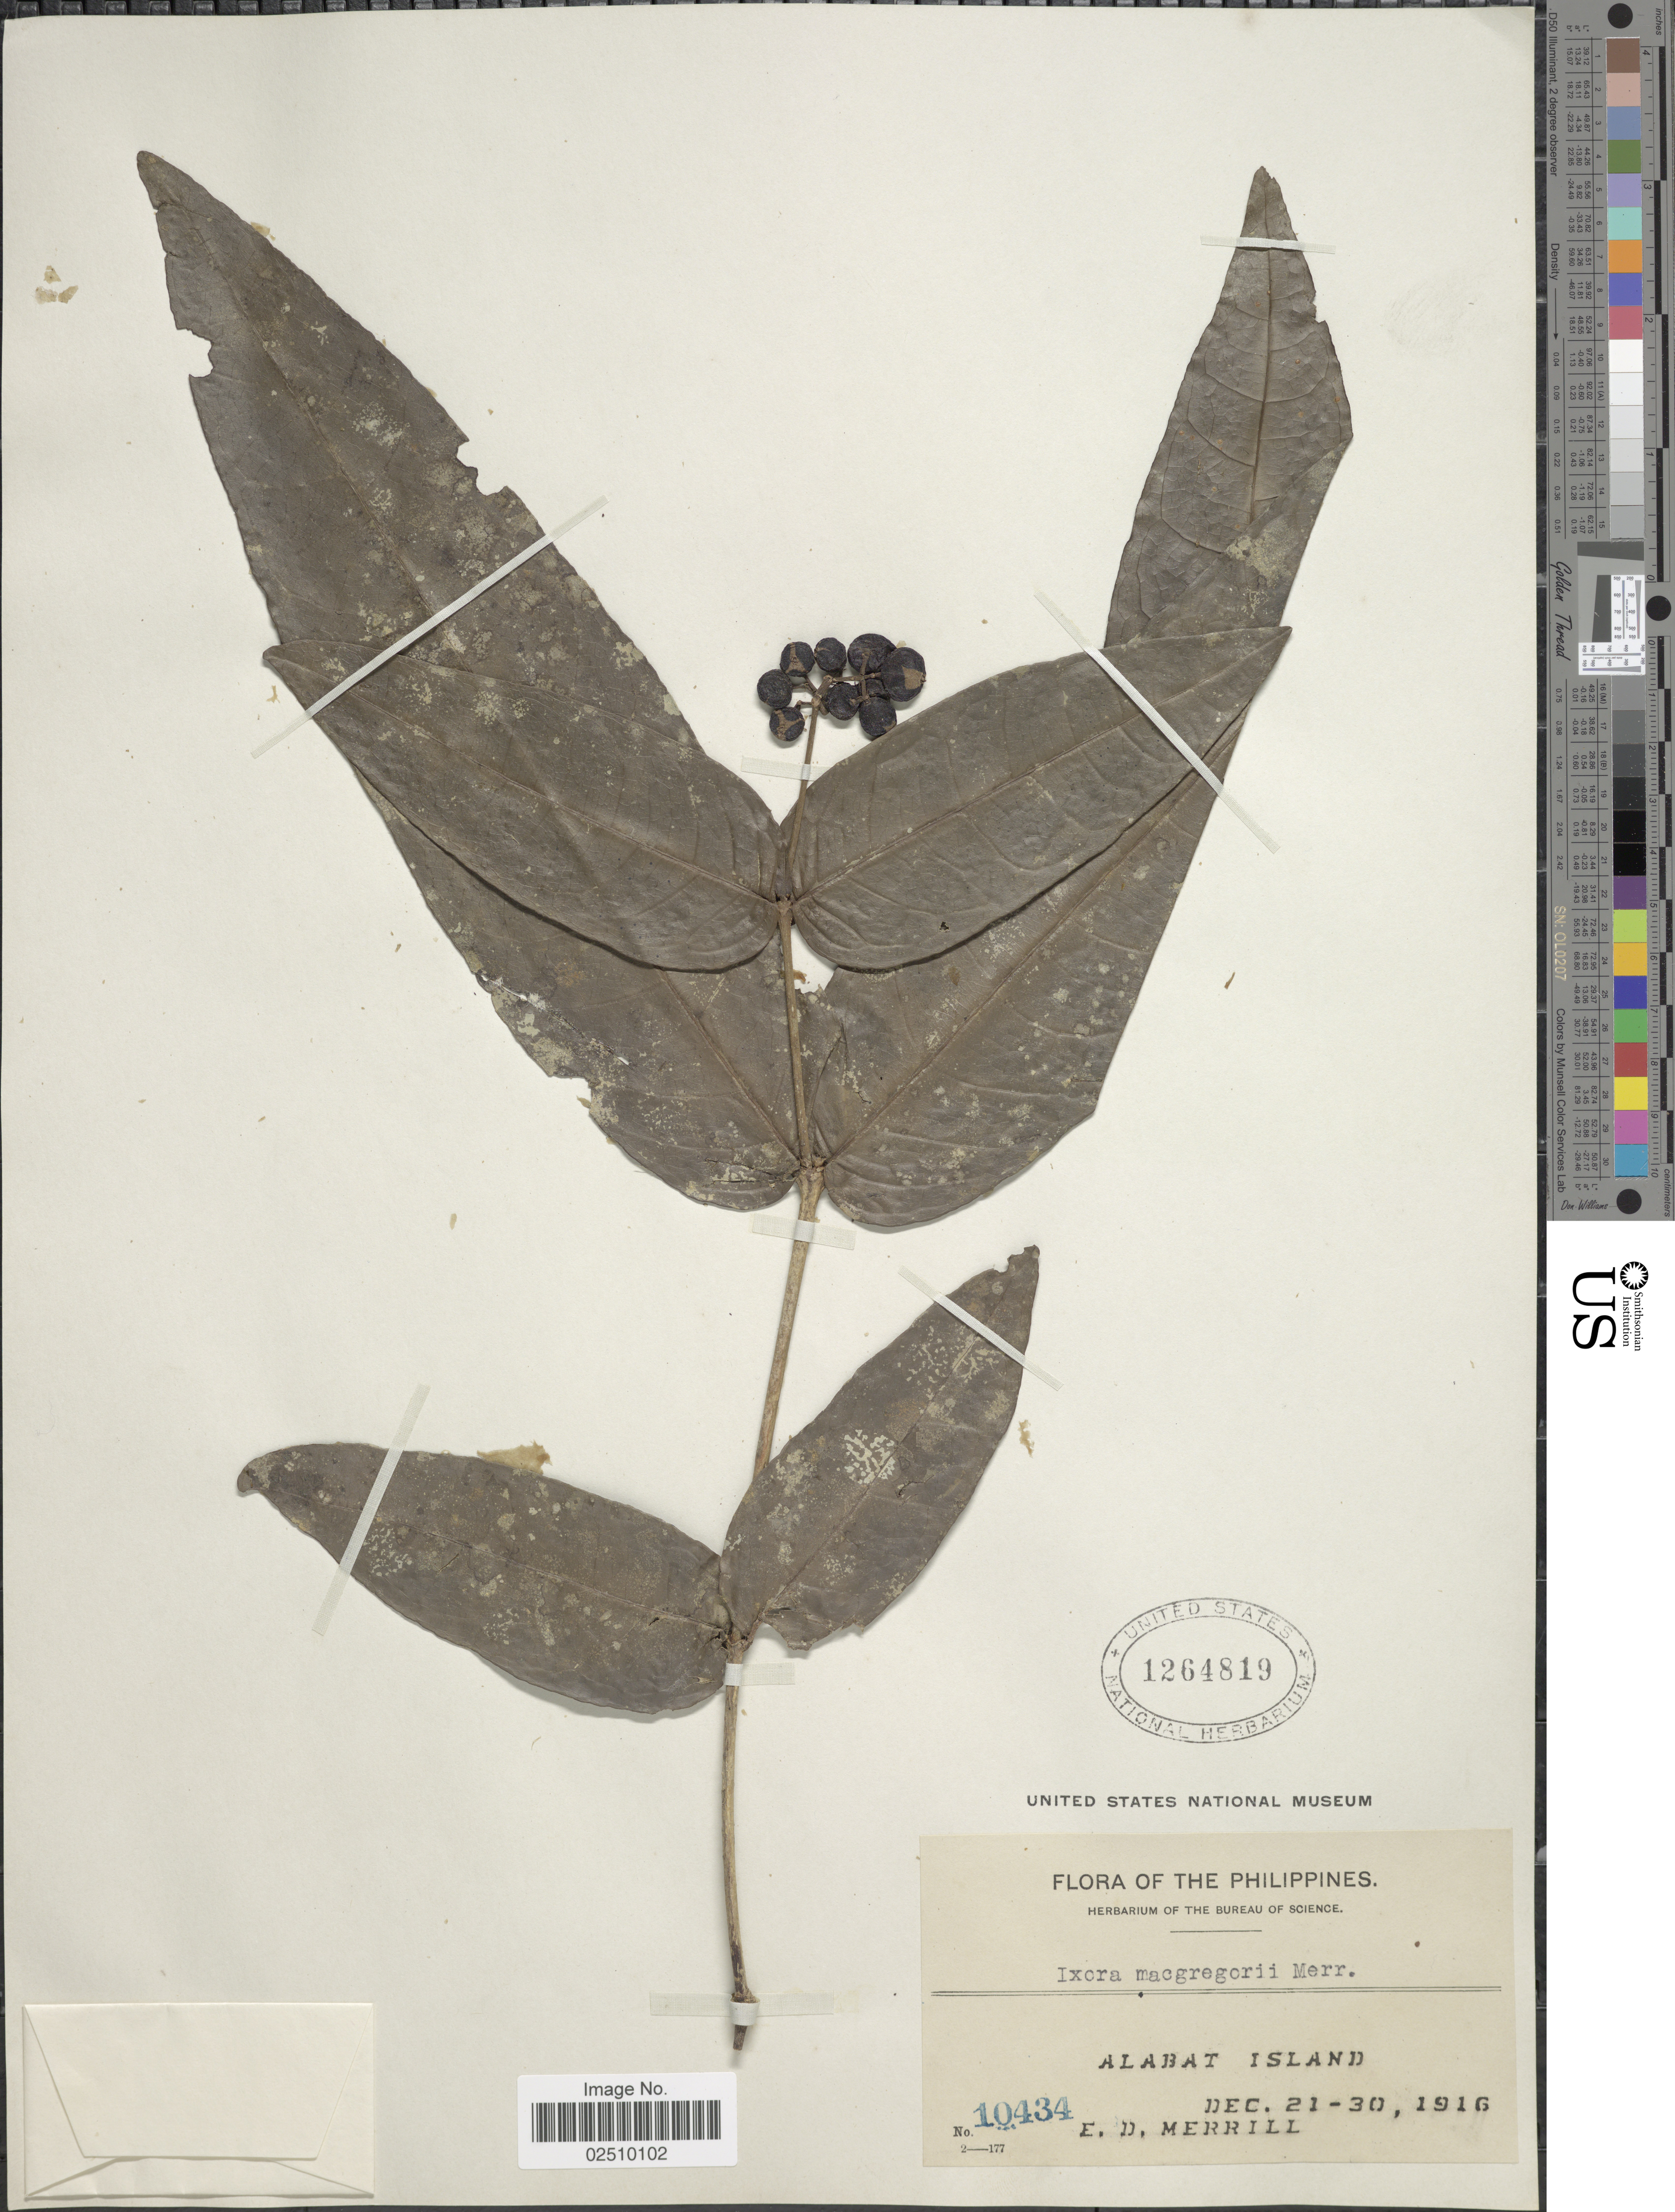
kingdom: Plantae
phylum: Tracheophyta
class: Magnoliopsida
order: Gentianales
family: Rubiaceae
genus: Ixora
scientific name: Ixora macgregorii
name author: C.B. Rob.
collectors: E. D. Merrill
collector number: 10434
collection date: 1916-12-21/1916-12-30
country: Philippines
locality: Alabat Island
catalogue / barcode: US 1264819